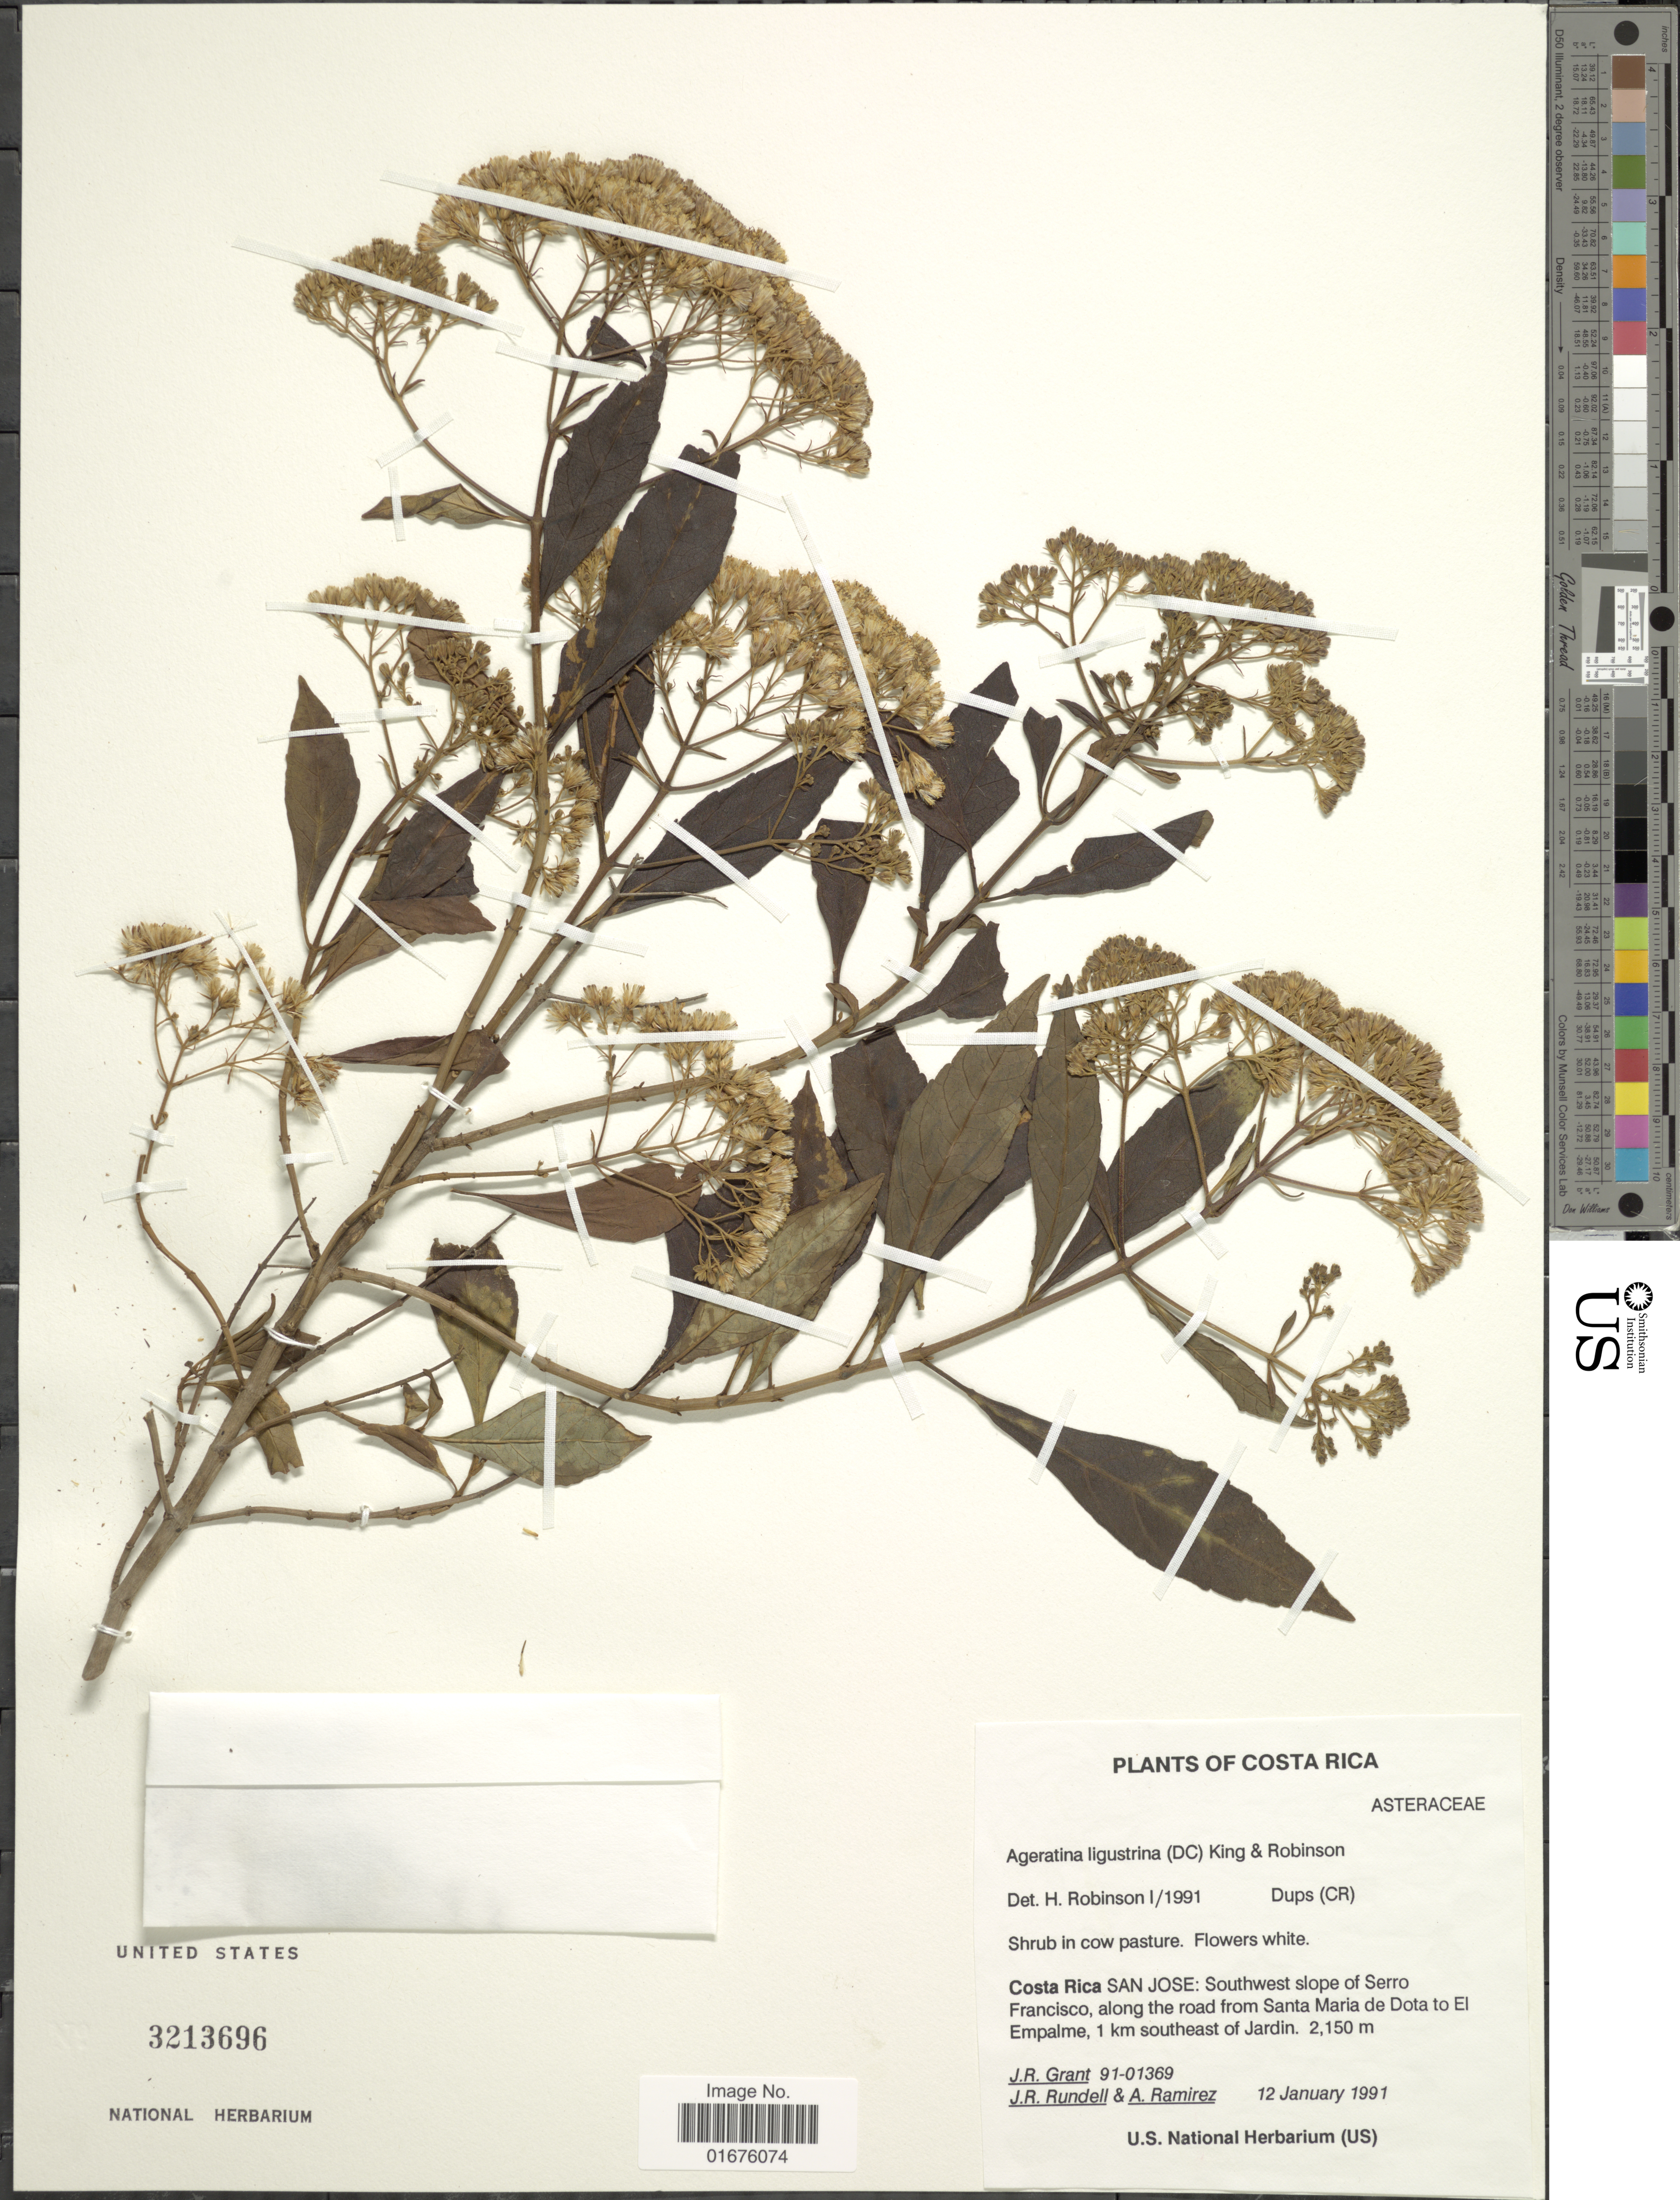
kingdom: Plantae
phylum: Tracheophyta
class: Magnoliopsida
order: Asterales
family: Asteraceae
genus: Ageratina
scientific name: Ageratina ligustrina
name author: (DC.) R.M. King & H. Rob.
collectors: J. Grant, J. R. Rundell & A. Ramirez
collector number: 91-01369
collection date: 1991-01-12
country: Costa Rica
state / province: San José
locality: Southwest slope of Serro Francisco, along the road from Santa Maria de Dota to El Empalme, 1 km southeast of Jardin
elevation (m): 2150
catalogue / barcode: US 3213696